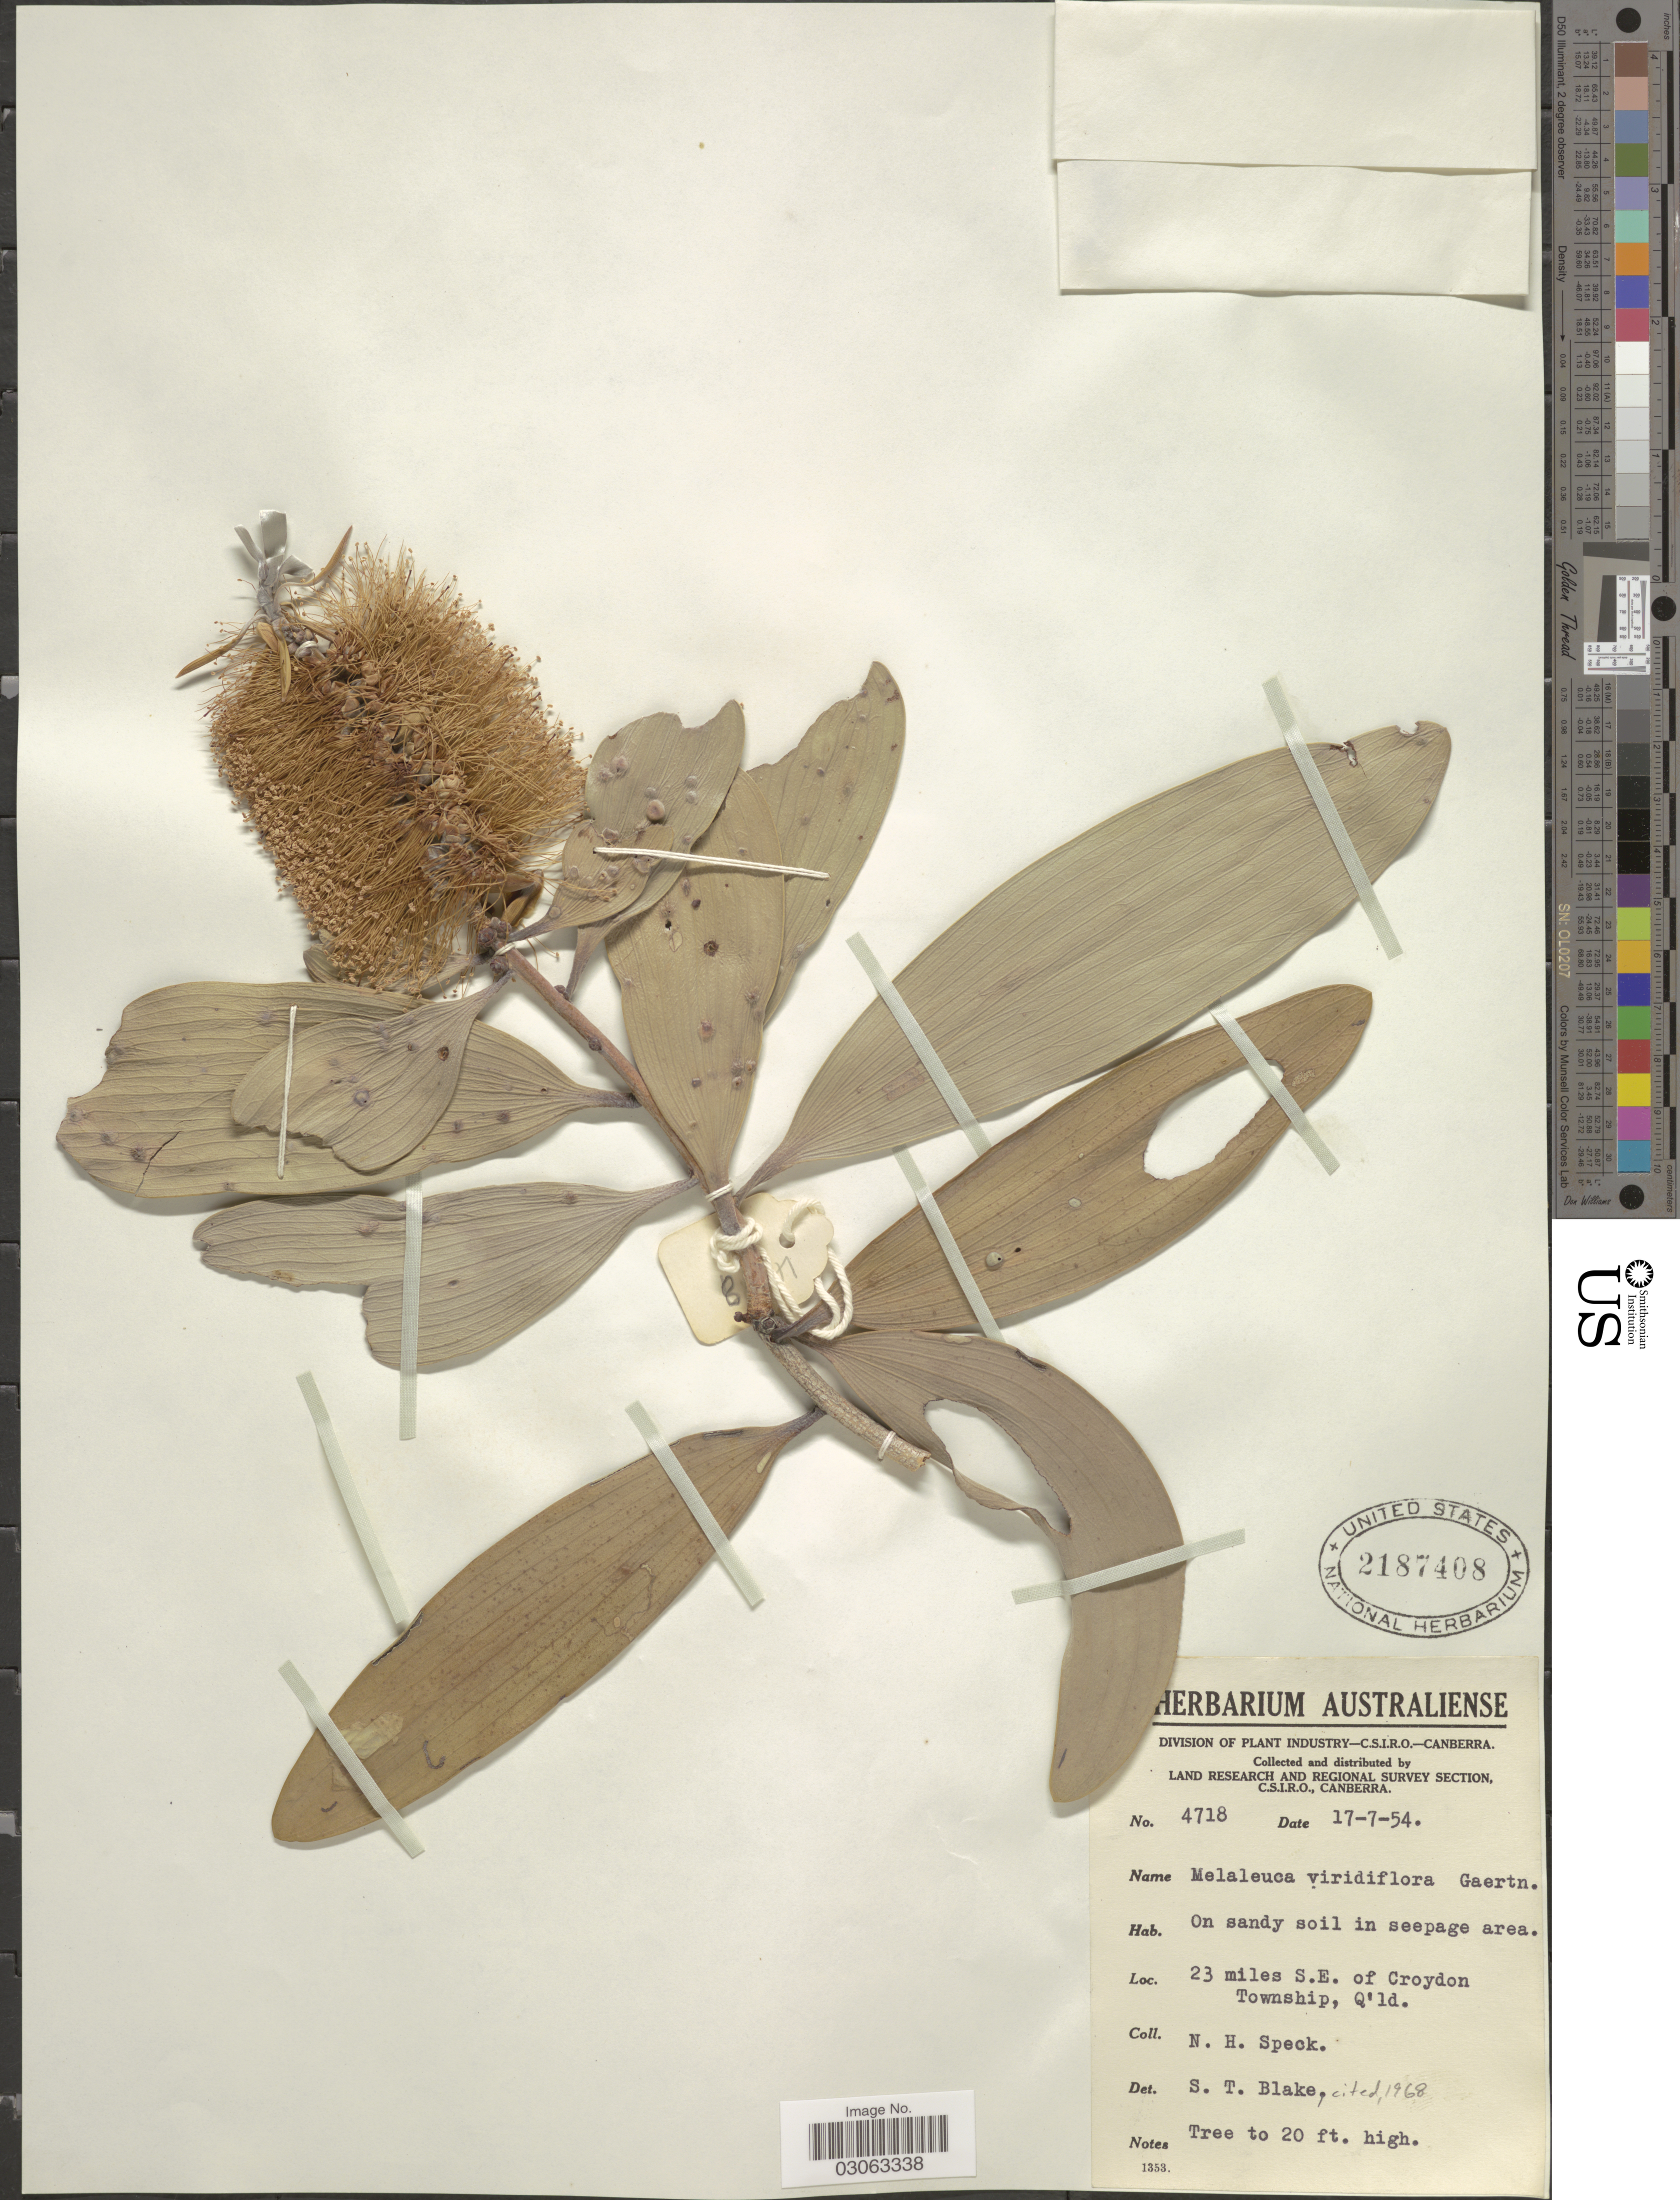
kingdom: Plantae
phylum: Tracheophyta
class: Magnoliopsida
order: Myrtales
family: Myrtaceae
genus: Melaleuca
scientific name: Melaleuca viridiflora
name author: Sol. ex Gaertn.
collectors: N. Speck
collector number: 4718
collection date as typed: Transcribed d/m/y: 17/7/54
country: Australia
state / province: Queensland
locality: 23 miles S.E. of Croydon Township, Q'ld.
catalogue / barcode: US 2187408